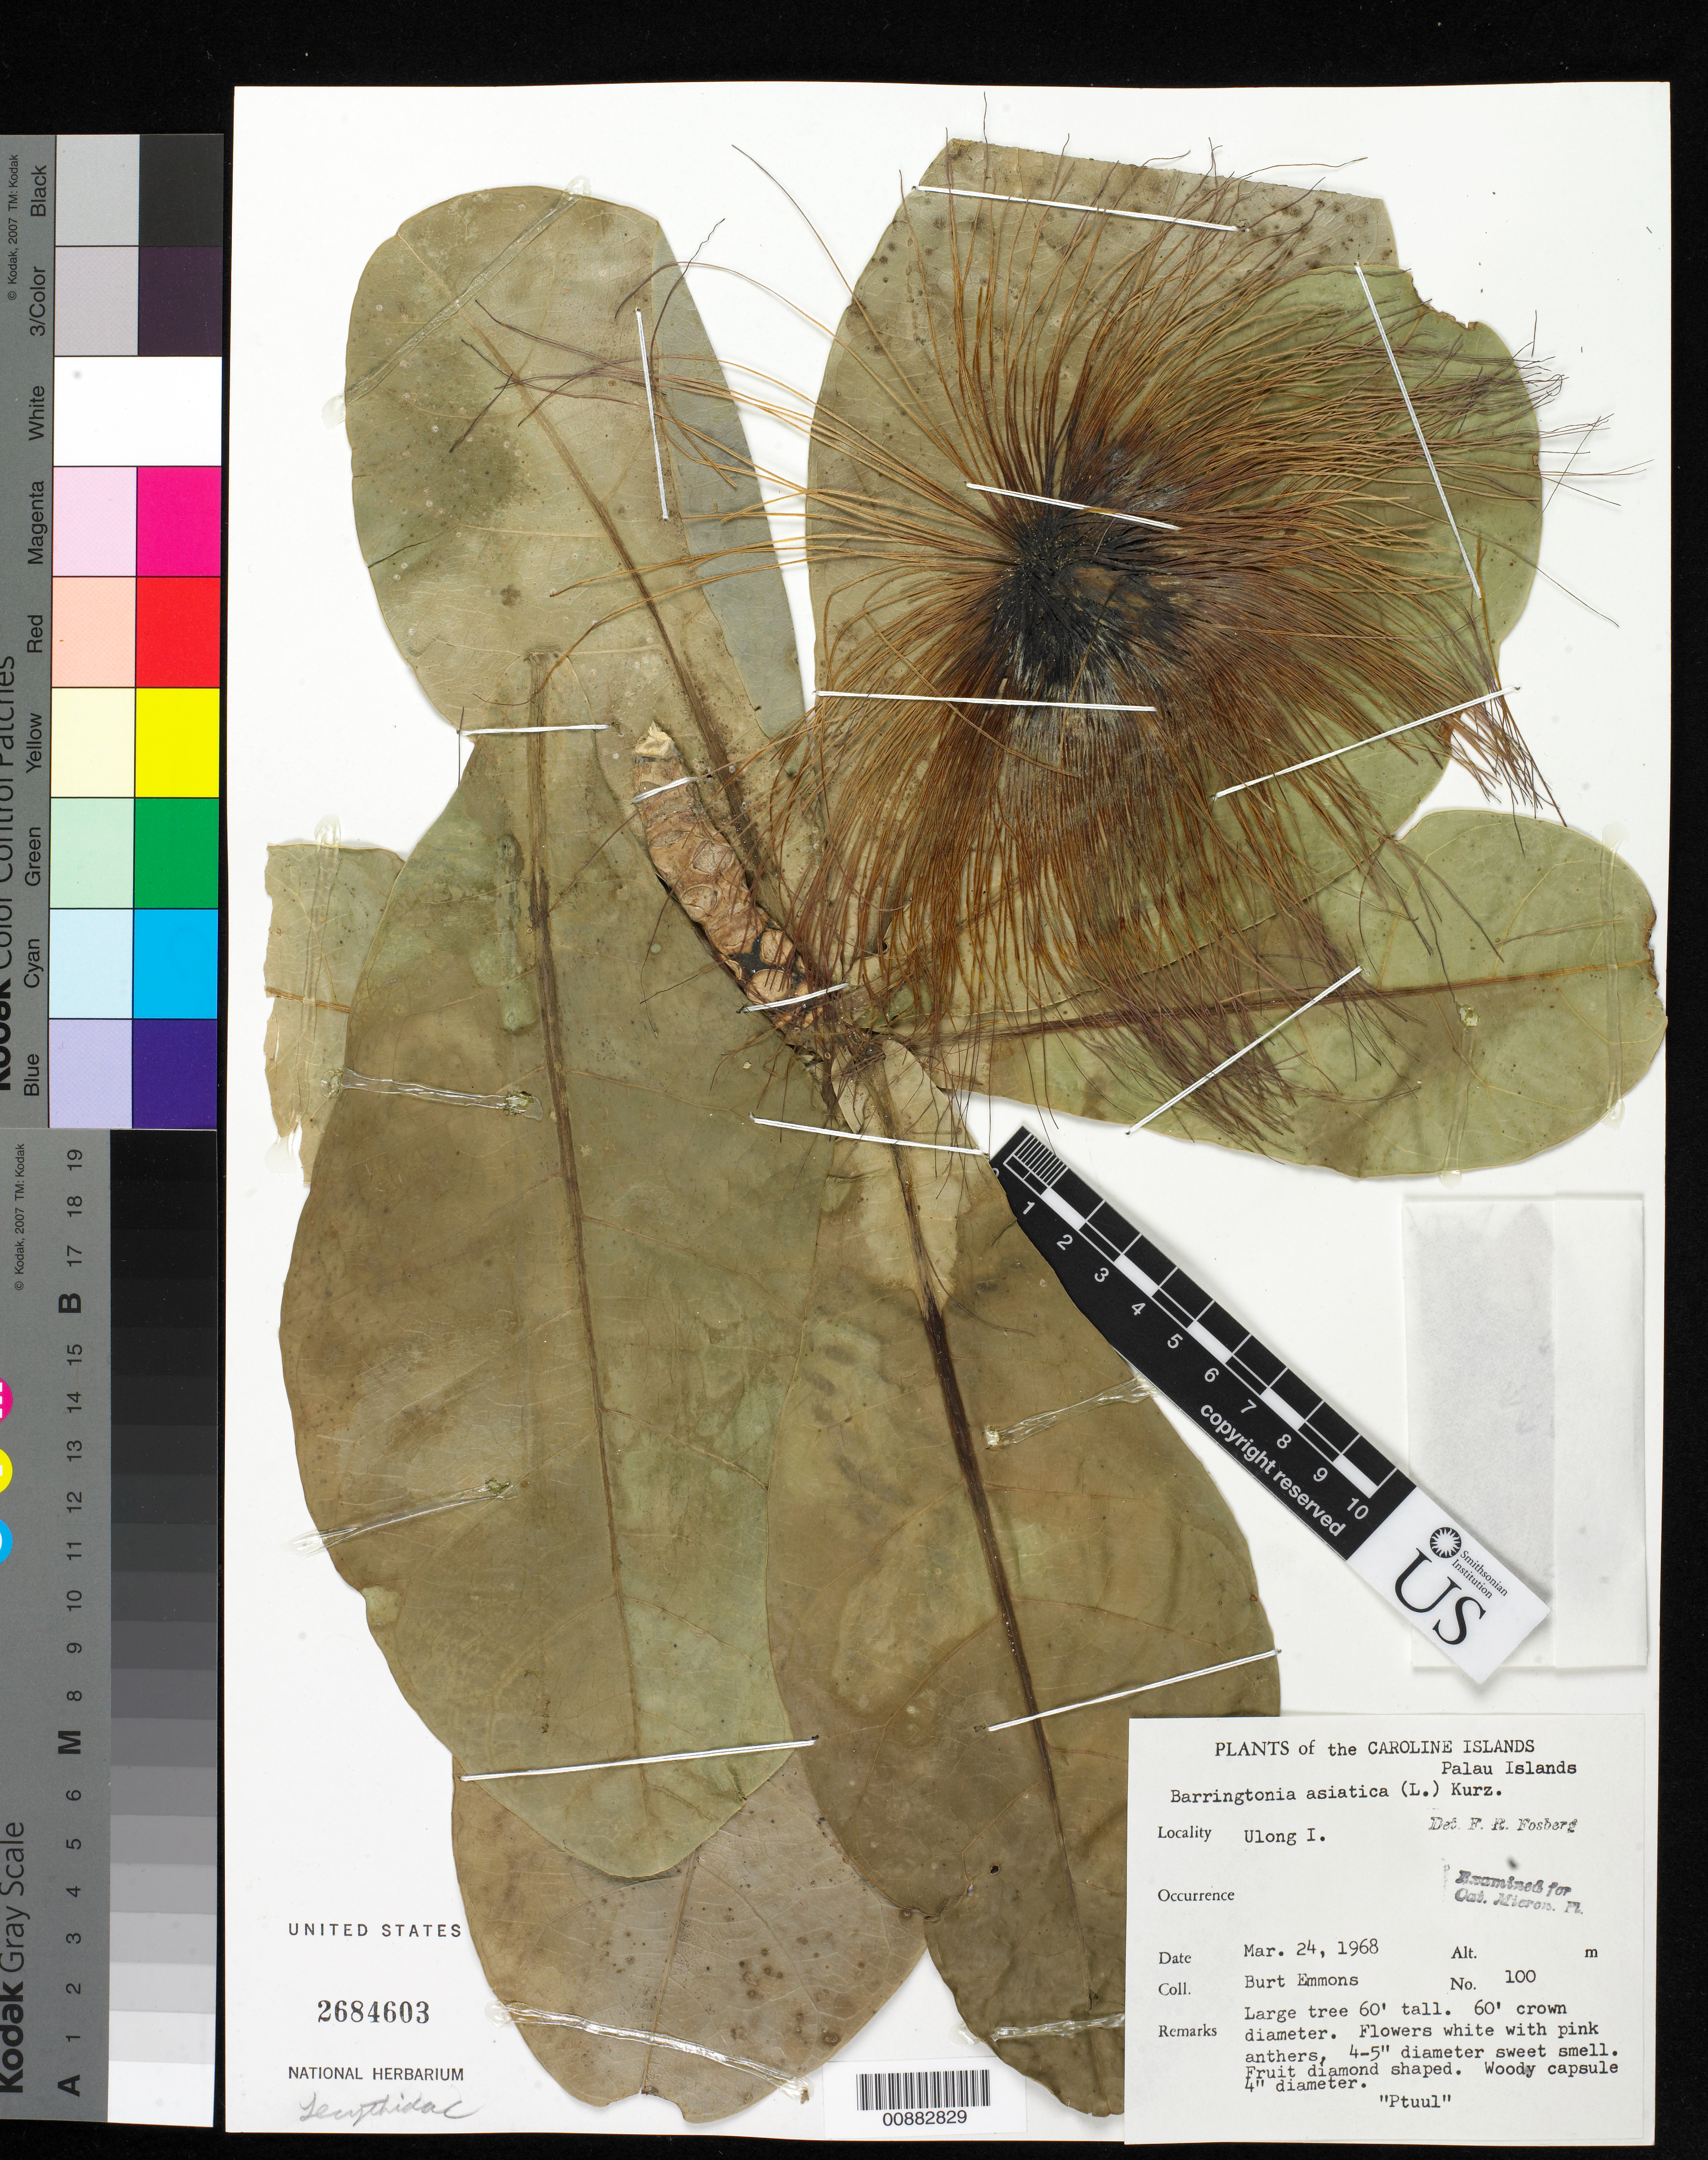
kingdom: Plantae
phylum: Tracheophyta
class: Magnoliopsida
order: Ericales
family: Lecythidaceae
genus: Barringtonia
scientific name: Barringtonia asiatica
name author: (L.) Kurz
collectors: B. Emmons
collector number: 100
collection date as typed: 24 Mar 1968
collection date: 1968-03-24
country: Palau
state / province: Koror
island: Ulong [Aulong]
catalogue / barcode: US 2684603